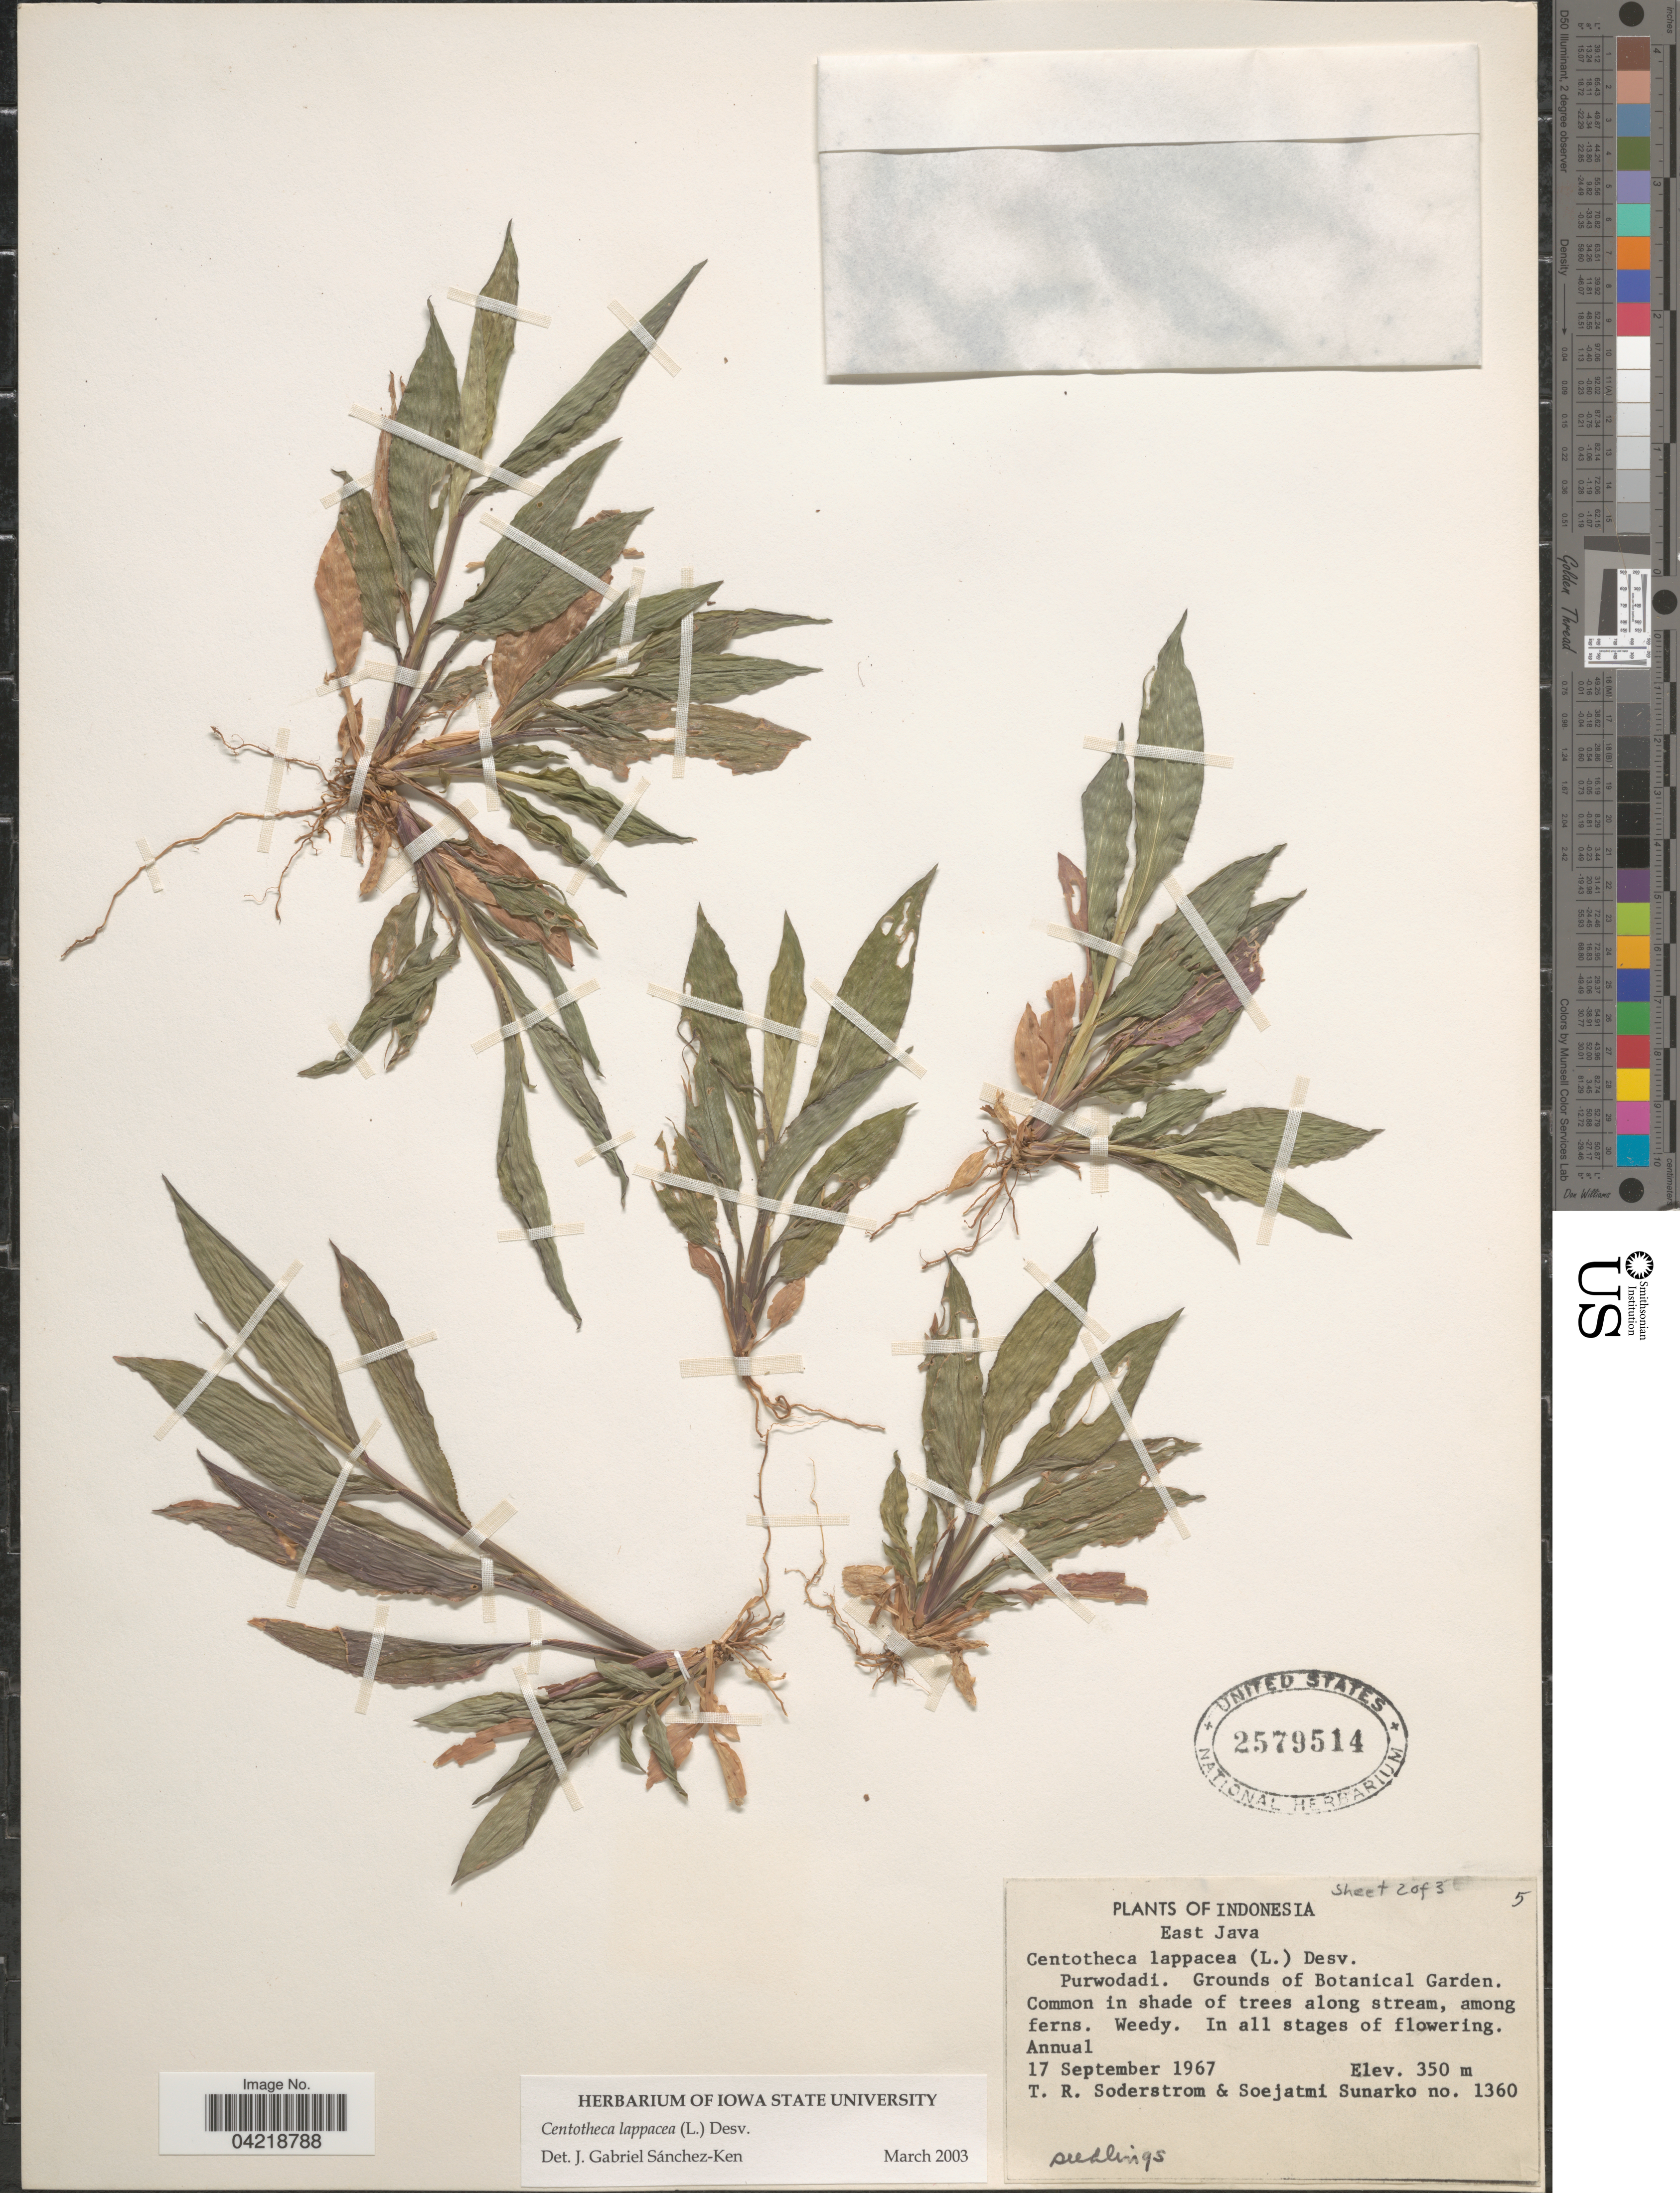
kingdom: Plantae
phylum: Tracheophyta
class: Liliopsida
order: Poales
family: Poaceae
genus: Centotheca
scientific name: Centotheca lappacea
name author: (L.) Desv.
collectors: T. R. Soderstrom & S. Sunarko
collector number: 1360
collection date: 1967-09-17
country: Indonesia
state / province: Java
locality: East Java. Purwodadi. Grounds of Botanical Garden.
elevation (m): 350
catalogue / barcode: US 2579514